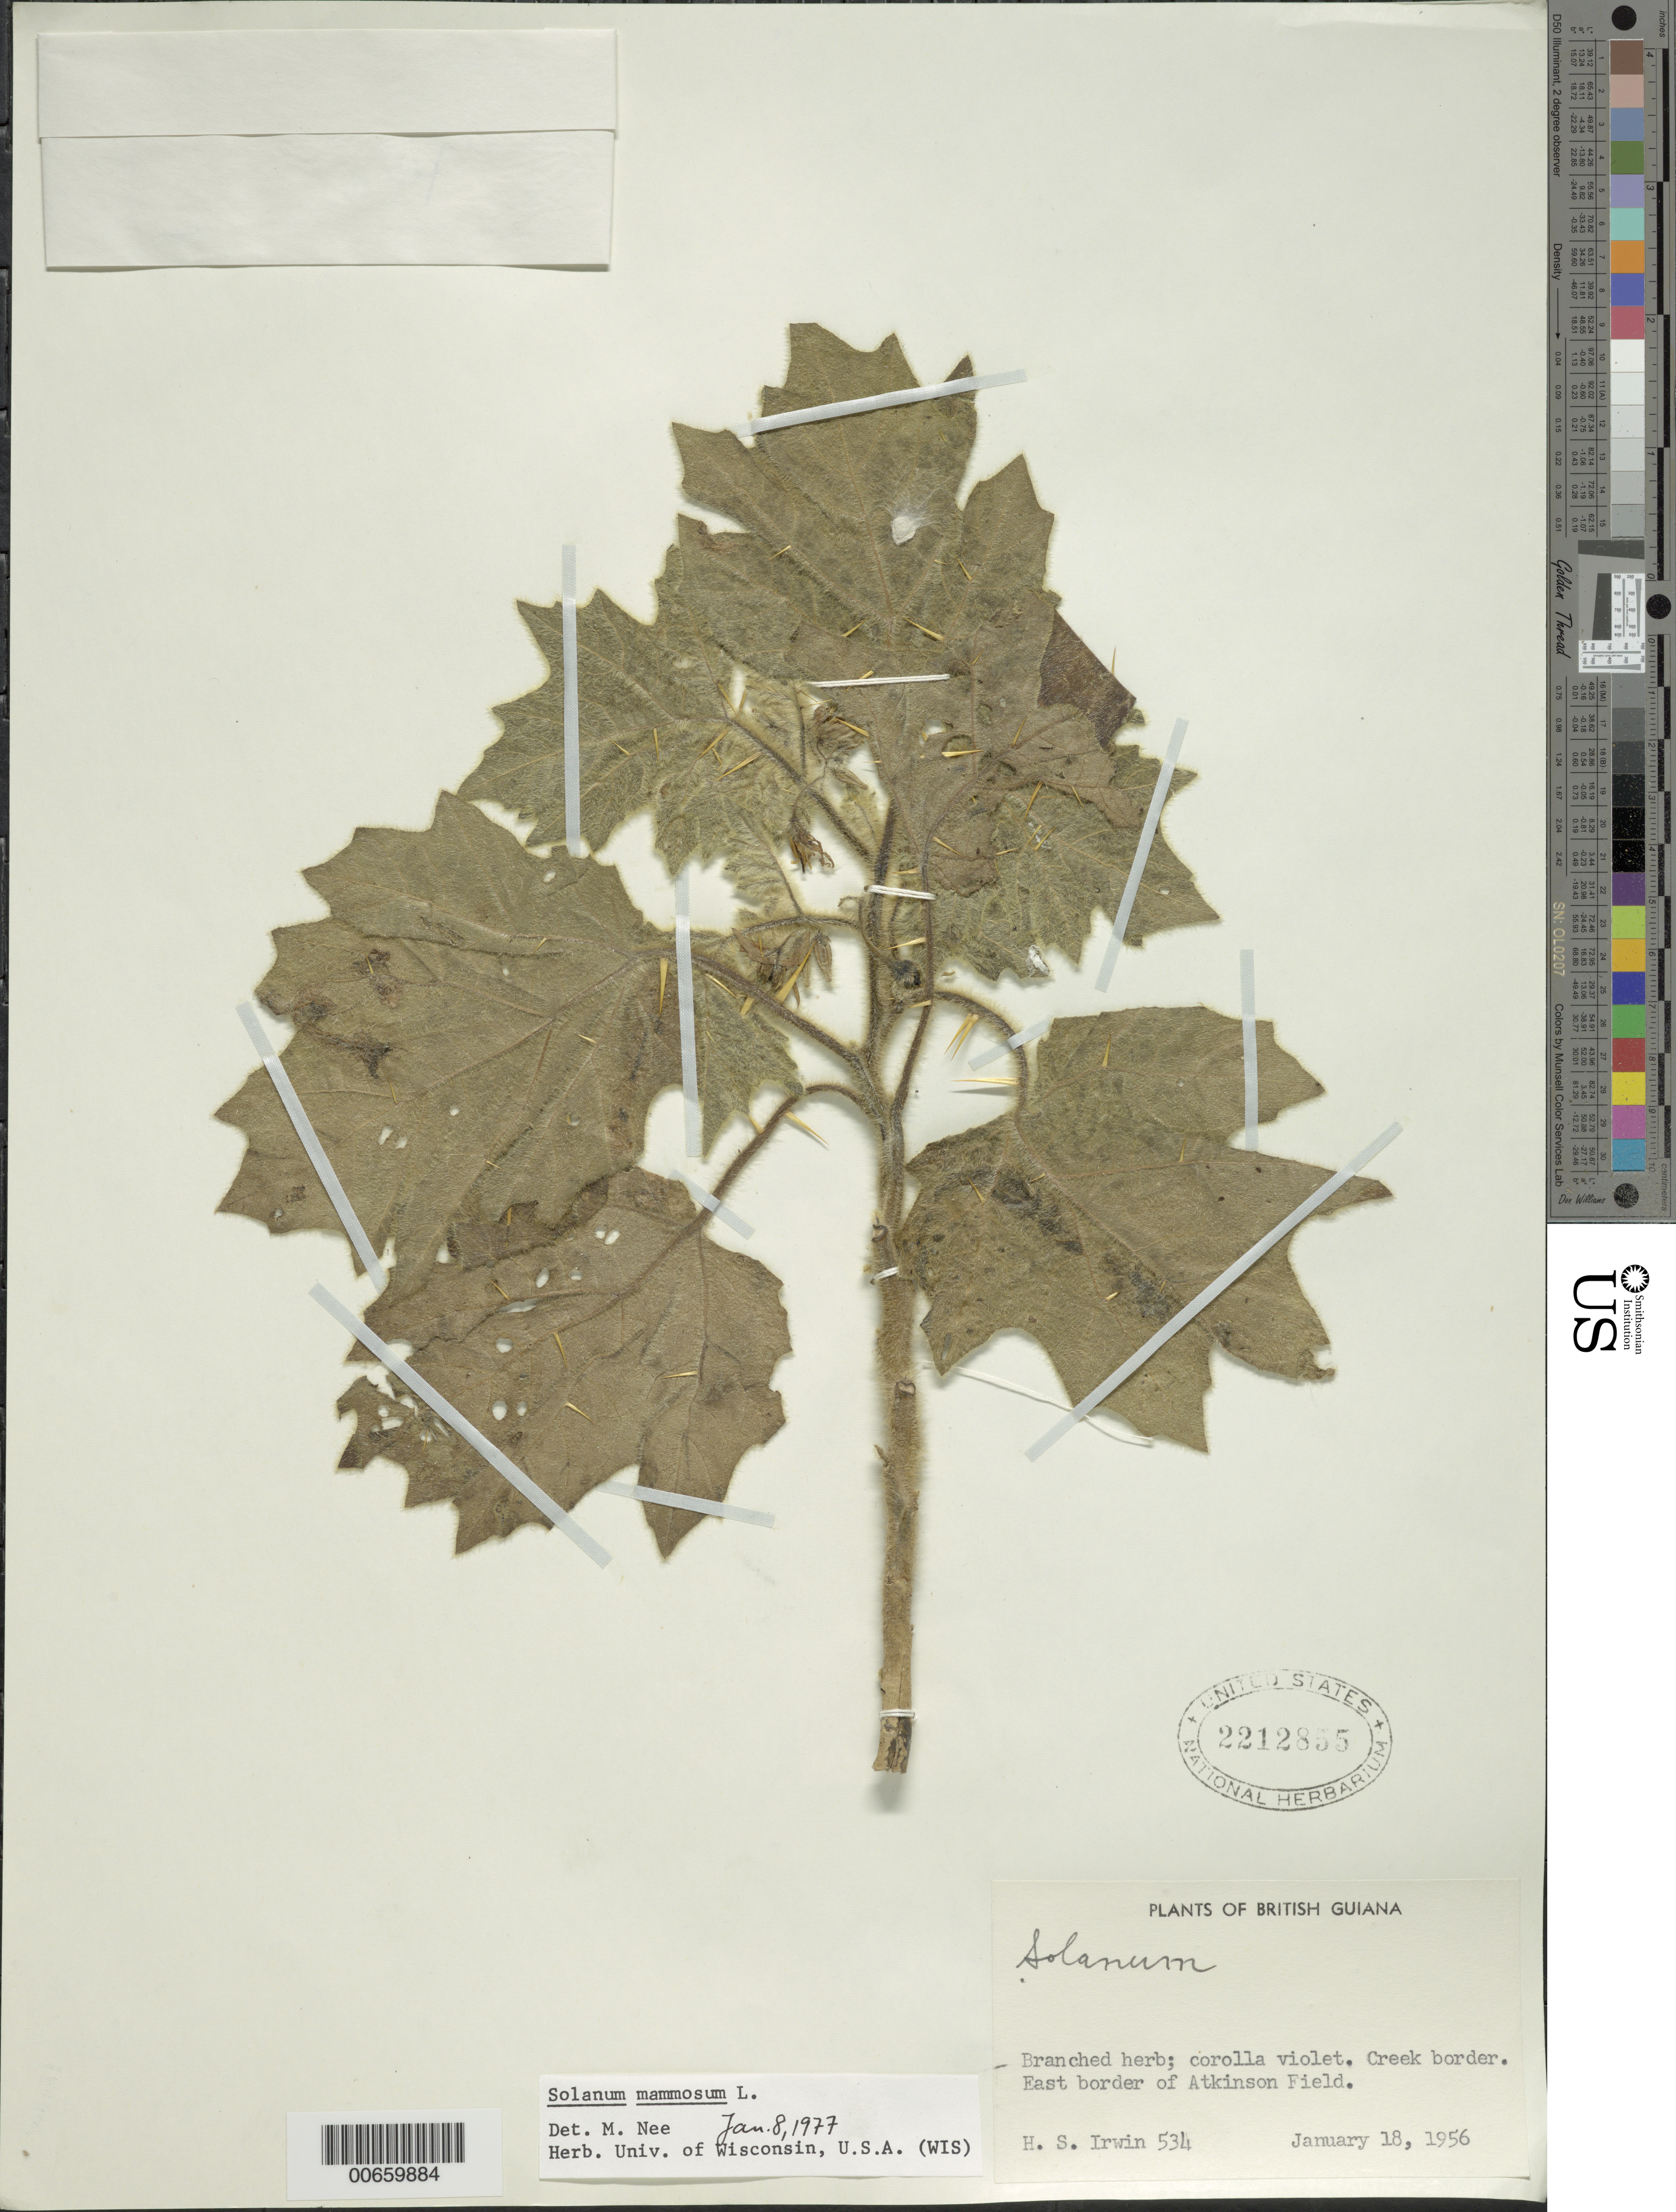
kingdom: Plantae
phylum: Tracheophyta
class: Magnoliopsida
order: Solanales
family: Solanaceae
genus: Solanum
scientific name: Solanum mammosum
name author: L.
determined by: Nee, Michael H.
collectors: H. Irwin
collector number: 534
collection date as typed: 1 Jan 1956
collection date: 1956-01-01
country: Guyana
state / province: Demerara-Mahaica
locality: Atkinson Field, E border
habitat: Creek border.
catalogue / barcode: US 2212855